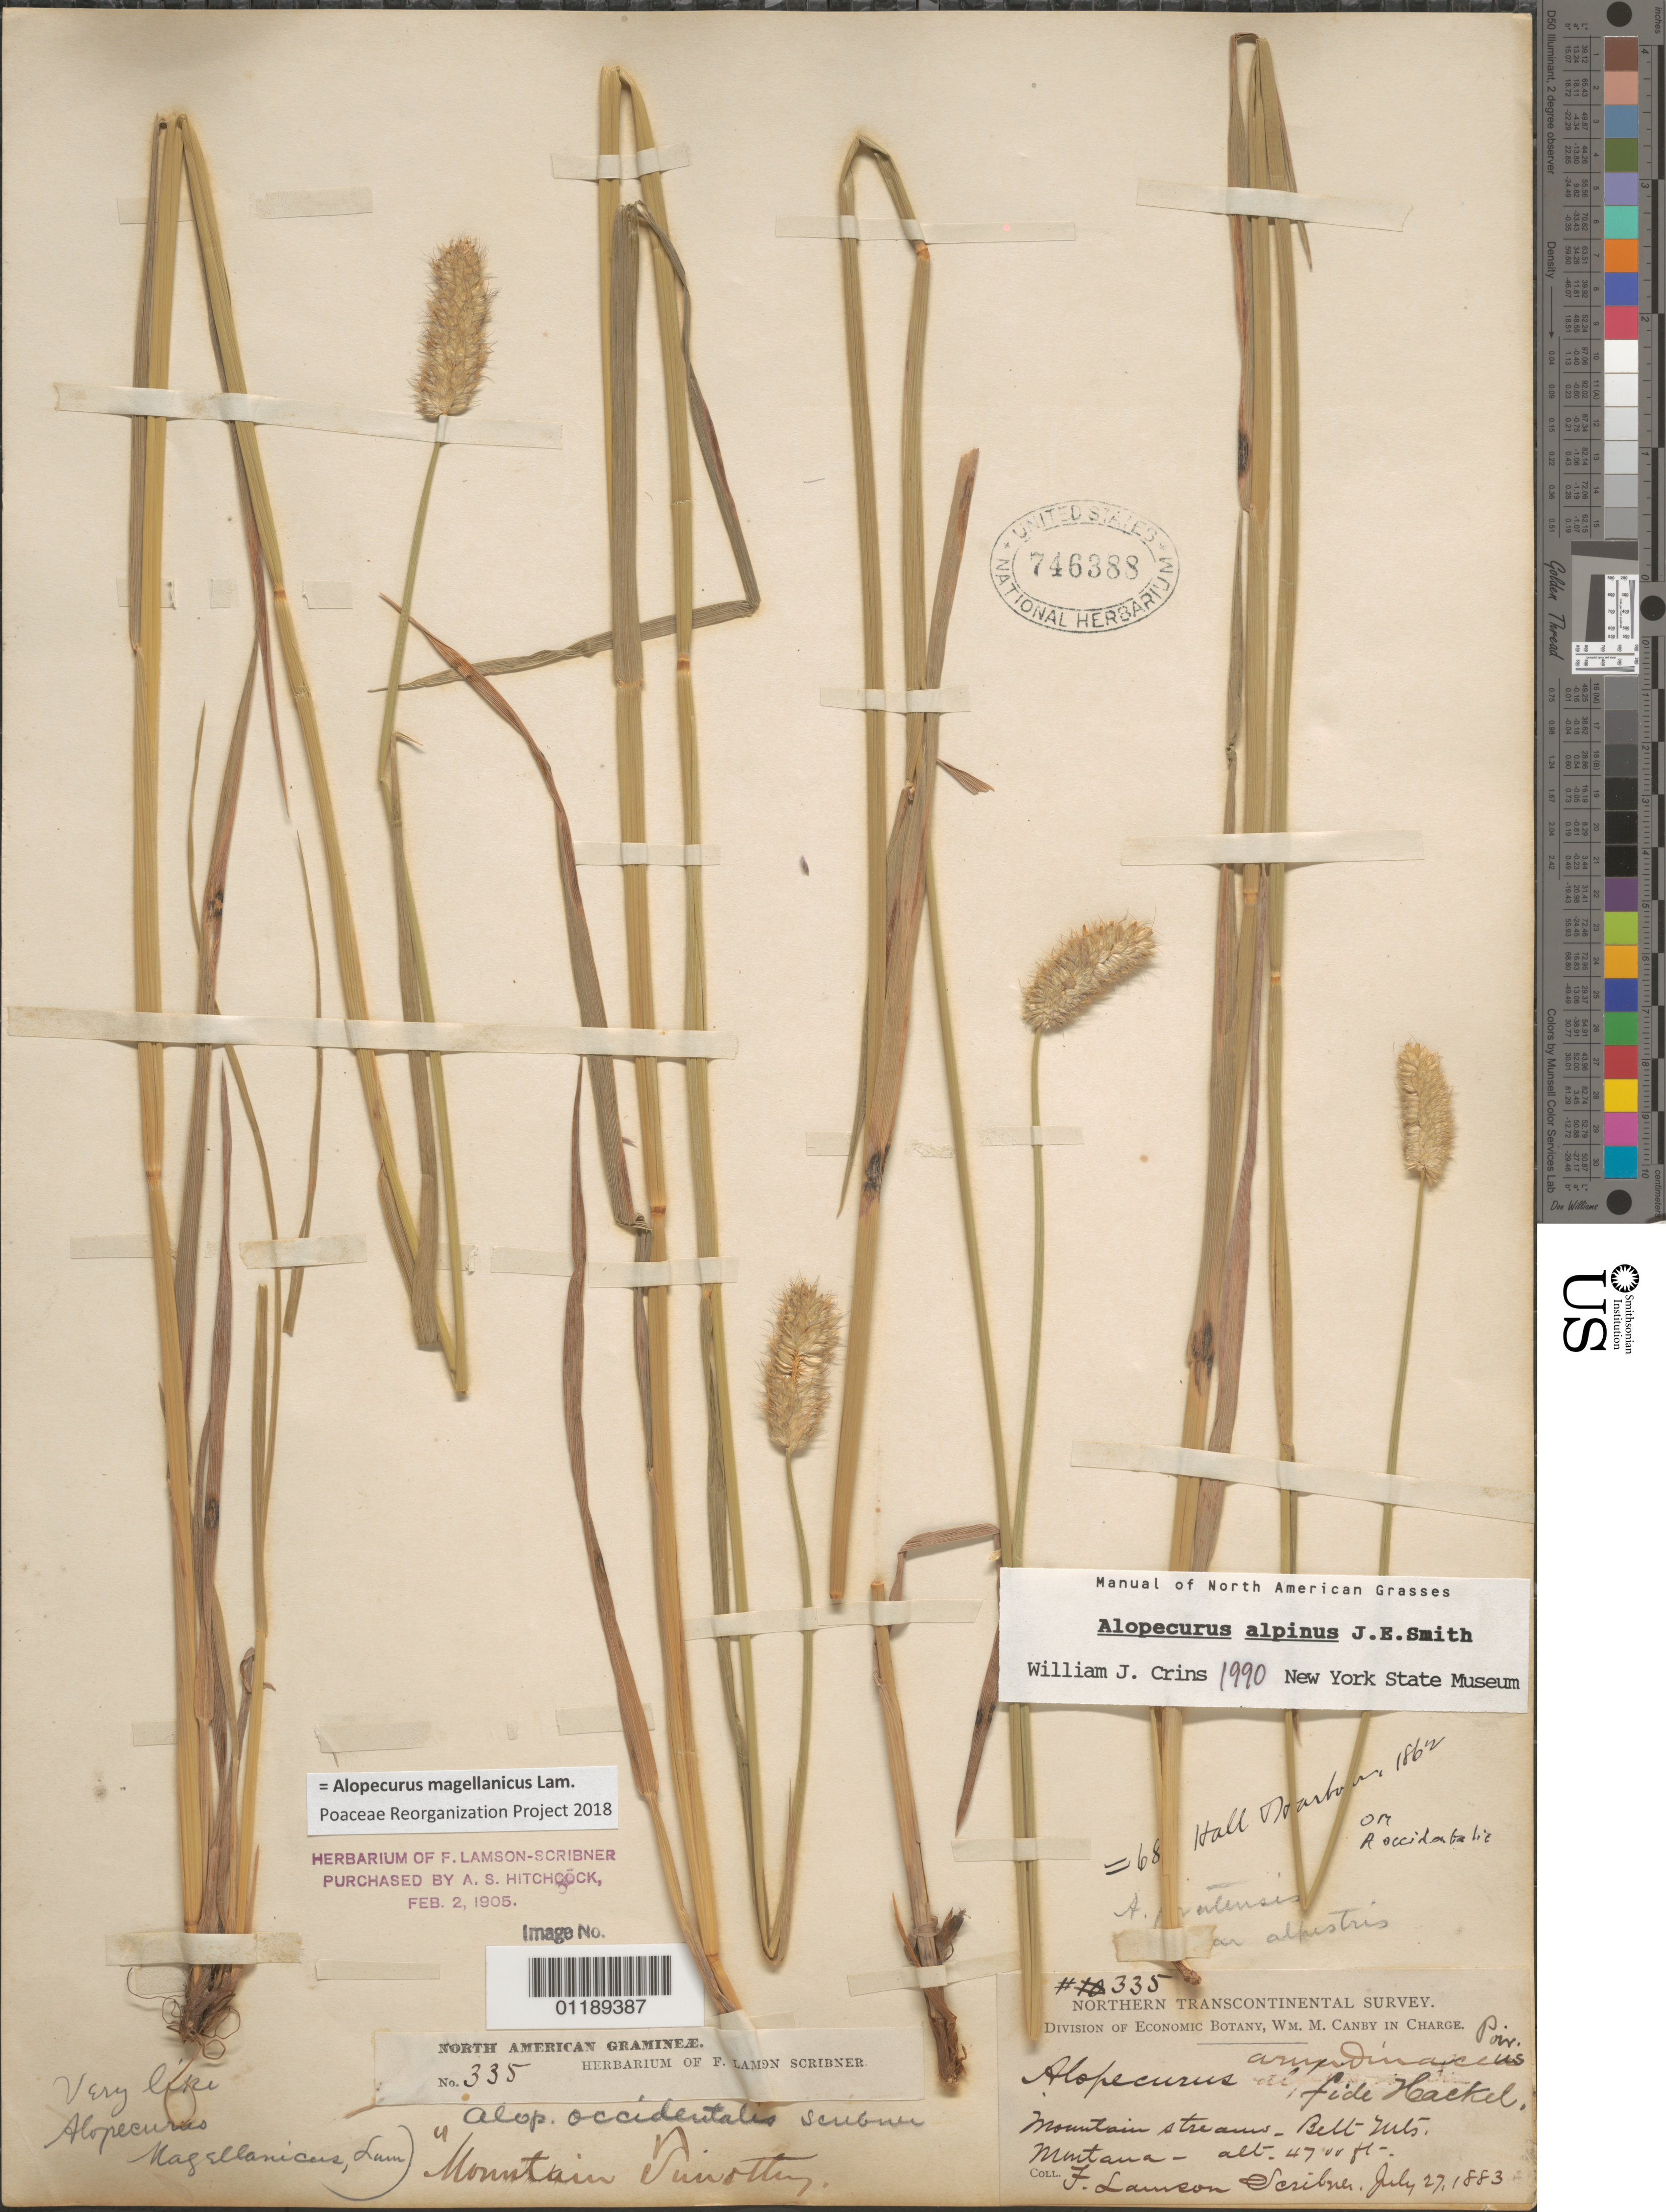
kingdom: Plantae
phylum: Tracheophyta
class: Liliopsida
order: Poales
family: Poaceae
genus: Alopecurus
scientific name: Alopecurus magellanicus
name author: Lam.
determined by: Poaceae Reorganization Project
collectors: F. L. Scribner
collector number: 335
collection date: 1883-07-27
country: United States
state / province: Montana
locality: Belt Mts.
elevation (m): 1433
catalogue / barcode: US 746388